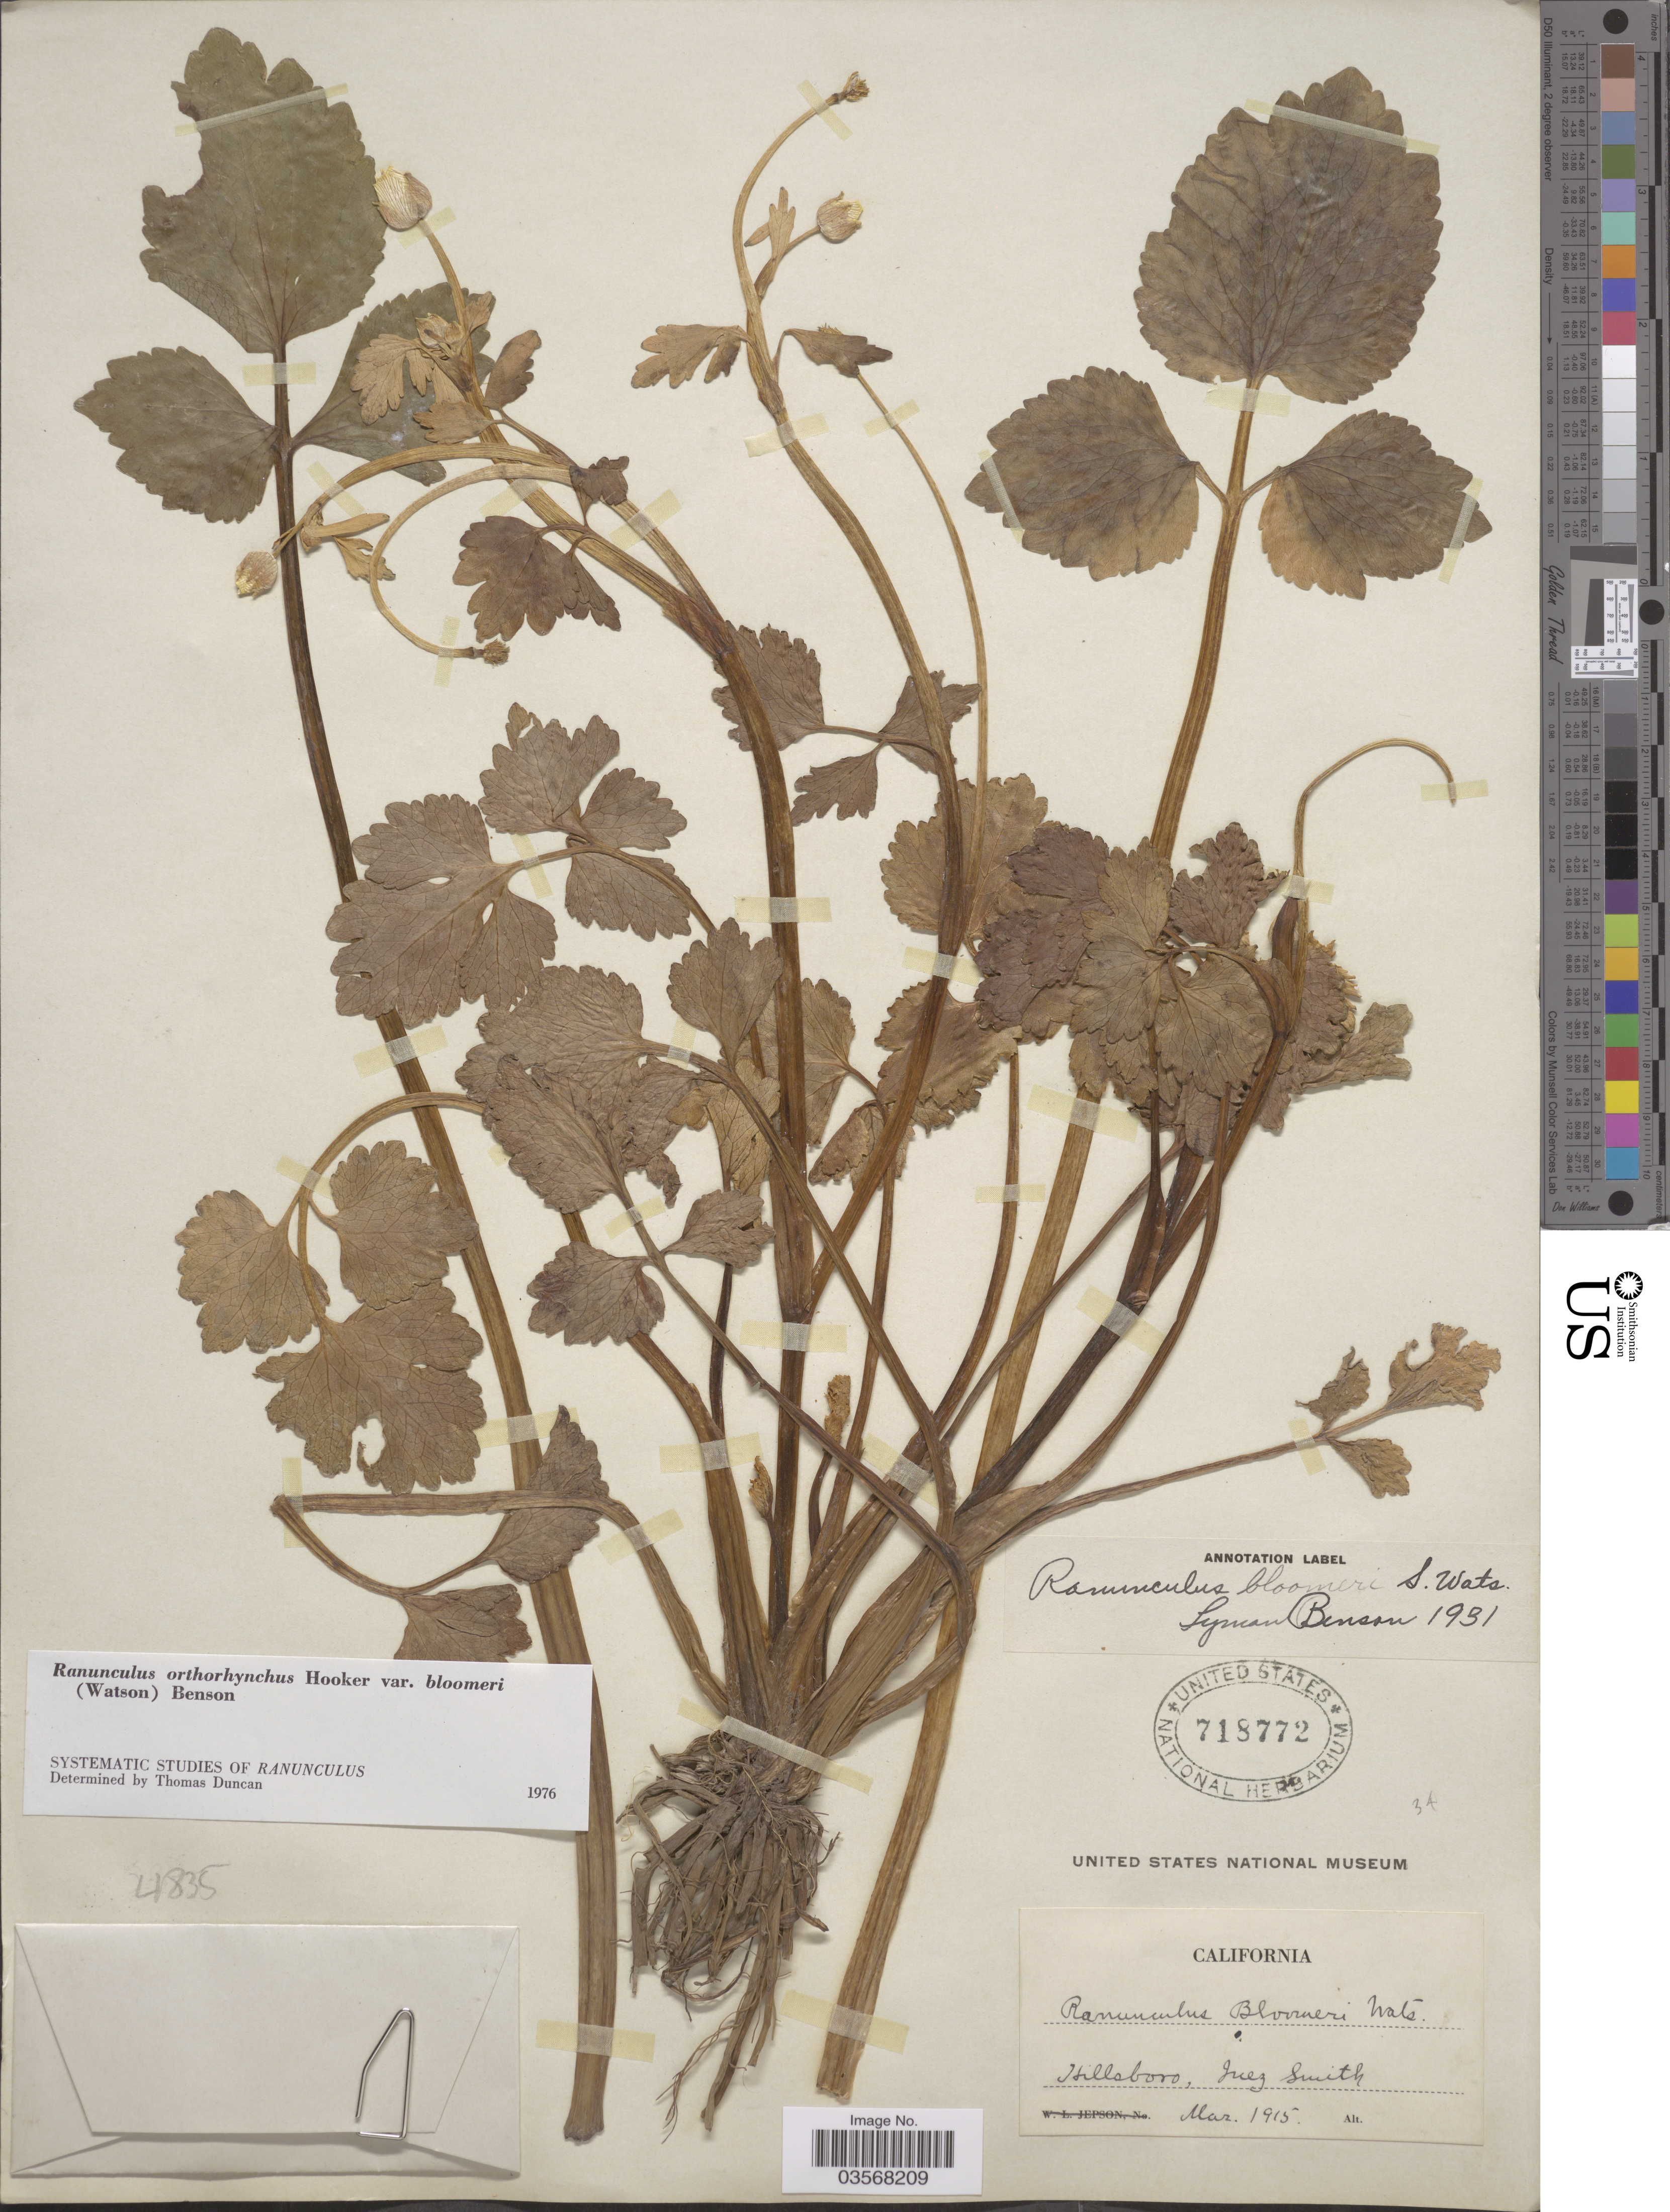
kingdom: Plantae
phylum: Tracheophyta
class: Magnoliopsida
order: Ranunculales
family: Ranunculaceae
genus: Ranunculus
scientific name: Ranunculus orthorhynchus var. bloomeri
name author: (S. Watson) L.D. Benson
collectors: I. Smith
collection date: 1915-03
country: United States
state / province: California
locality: Hillsboro.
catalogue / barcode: US 718772